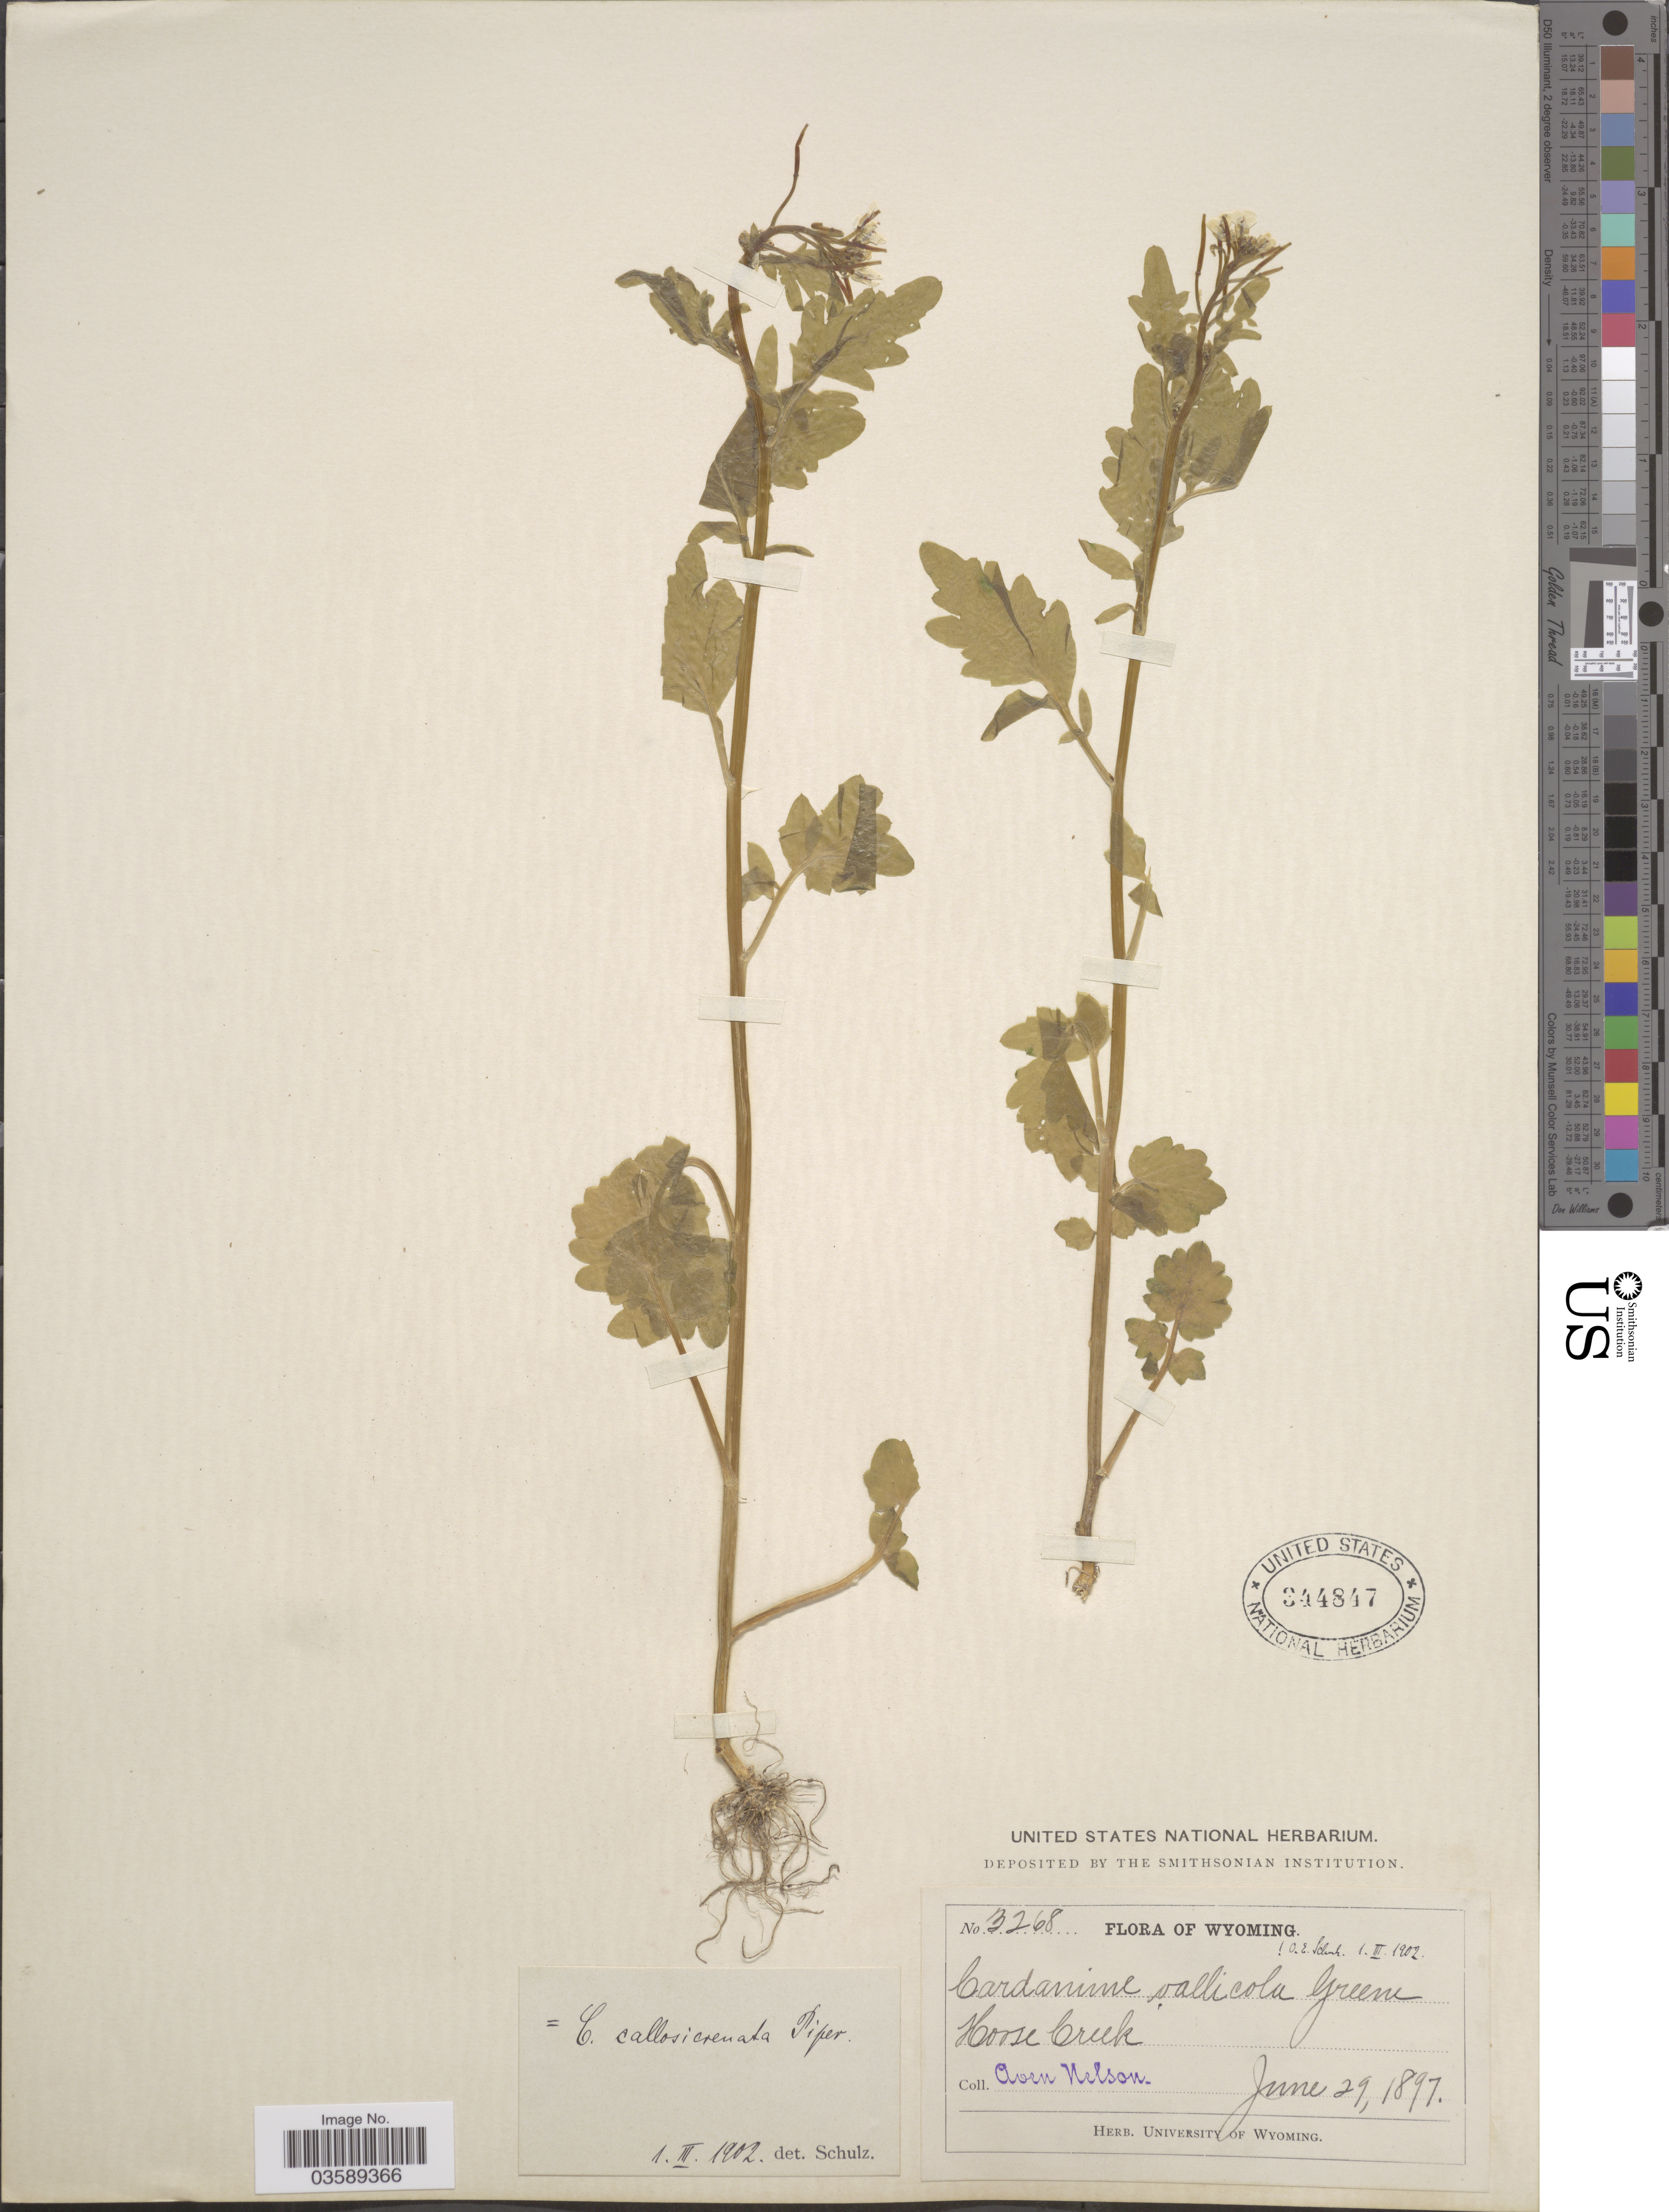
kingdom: Plantae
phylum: Tracheophyta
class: Magnoliopsida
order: Brassicales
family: Brassicaceae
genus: Cardamine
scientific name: Cardamine leibergii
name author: Holz.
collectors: A. Nelson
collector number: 3268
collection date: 1897-06-29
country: United States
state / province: Wyoming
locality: Horse Creek.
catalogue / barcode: US 344847